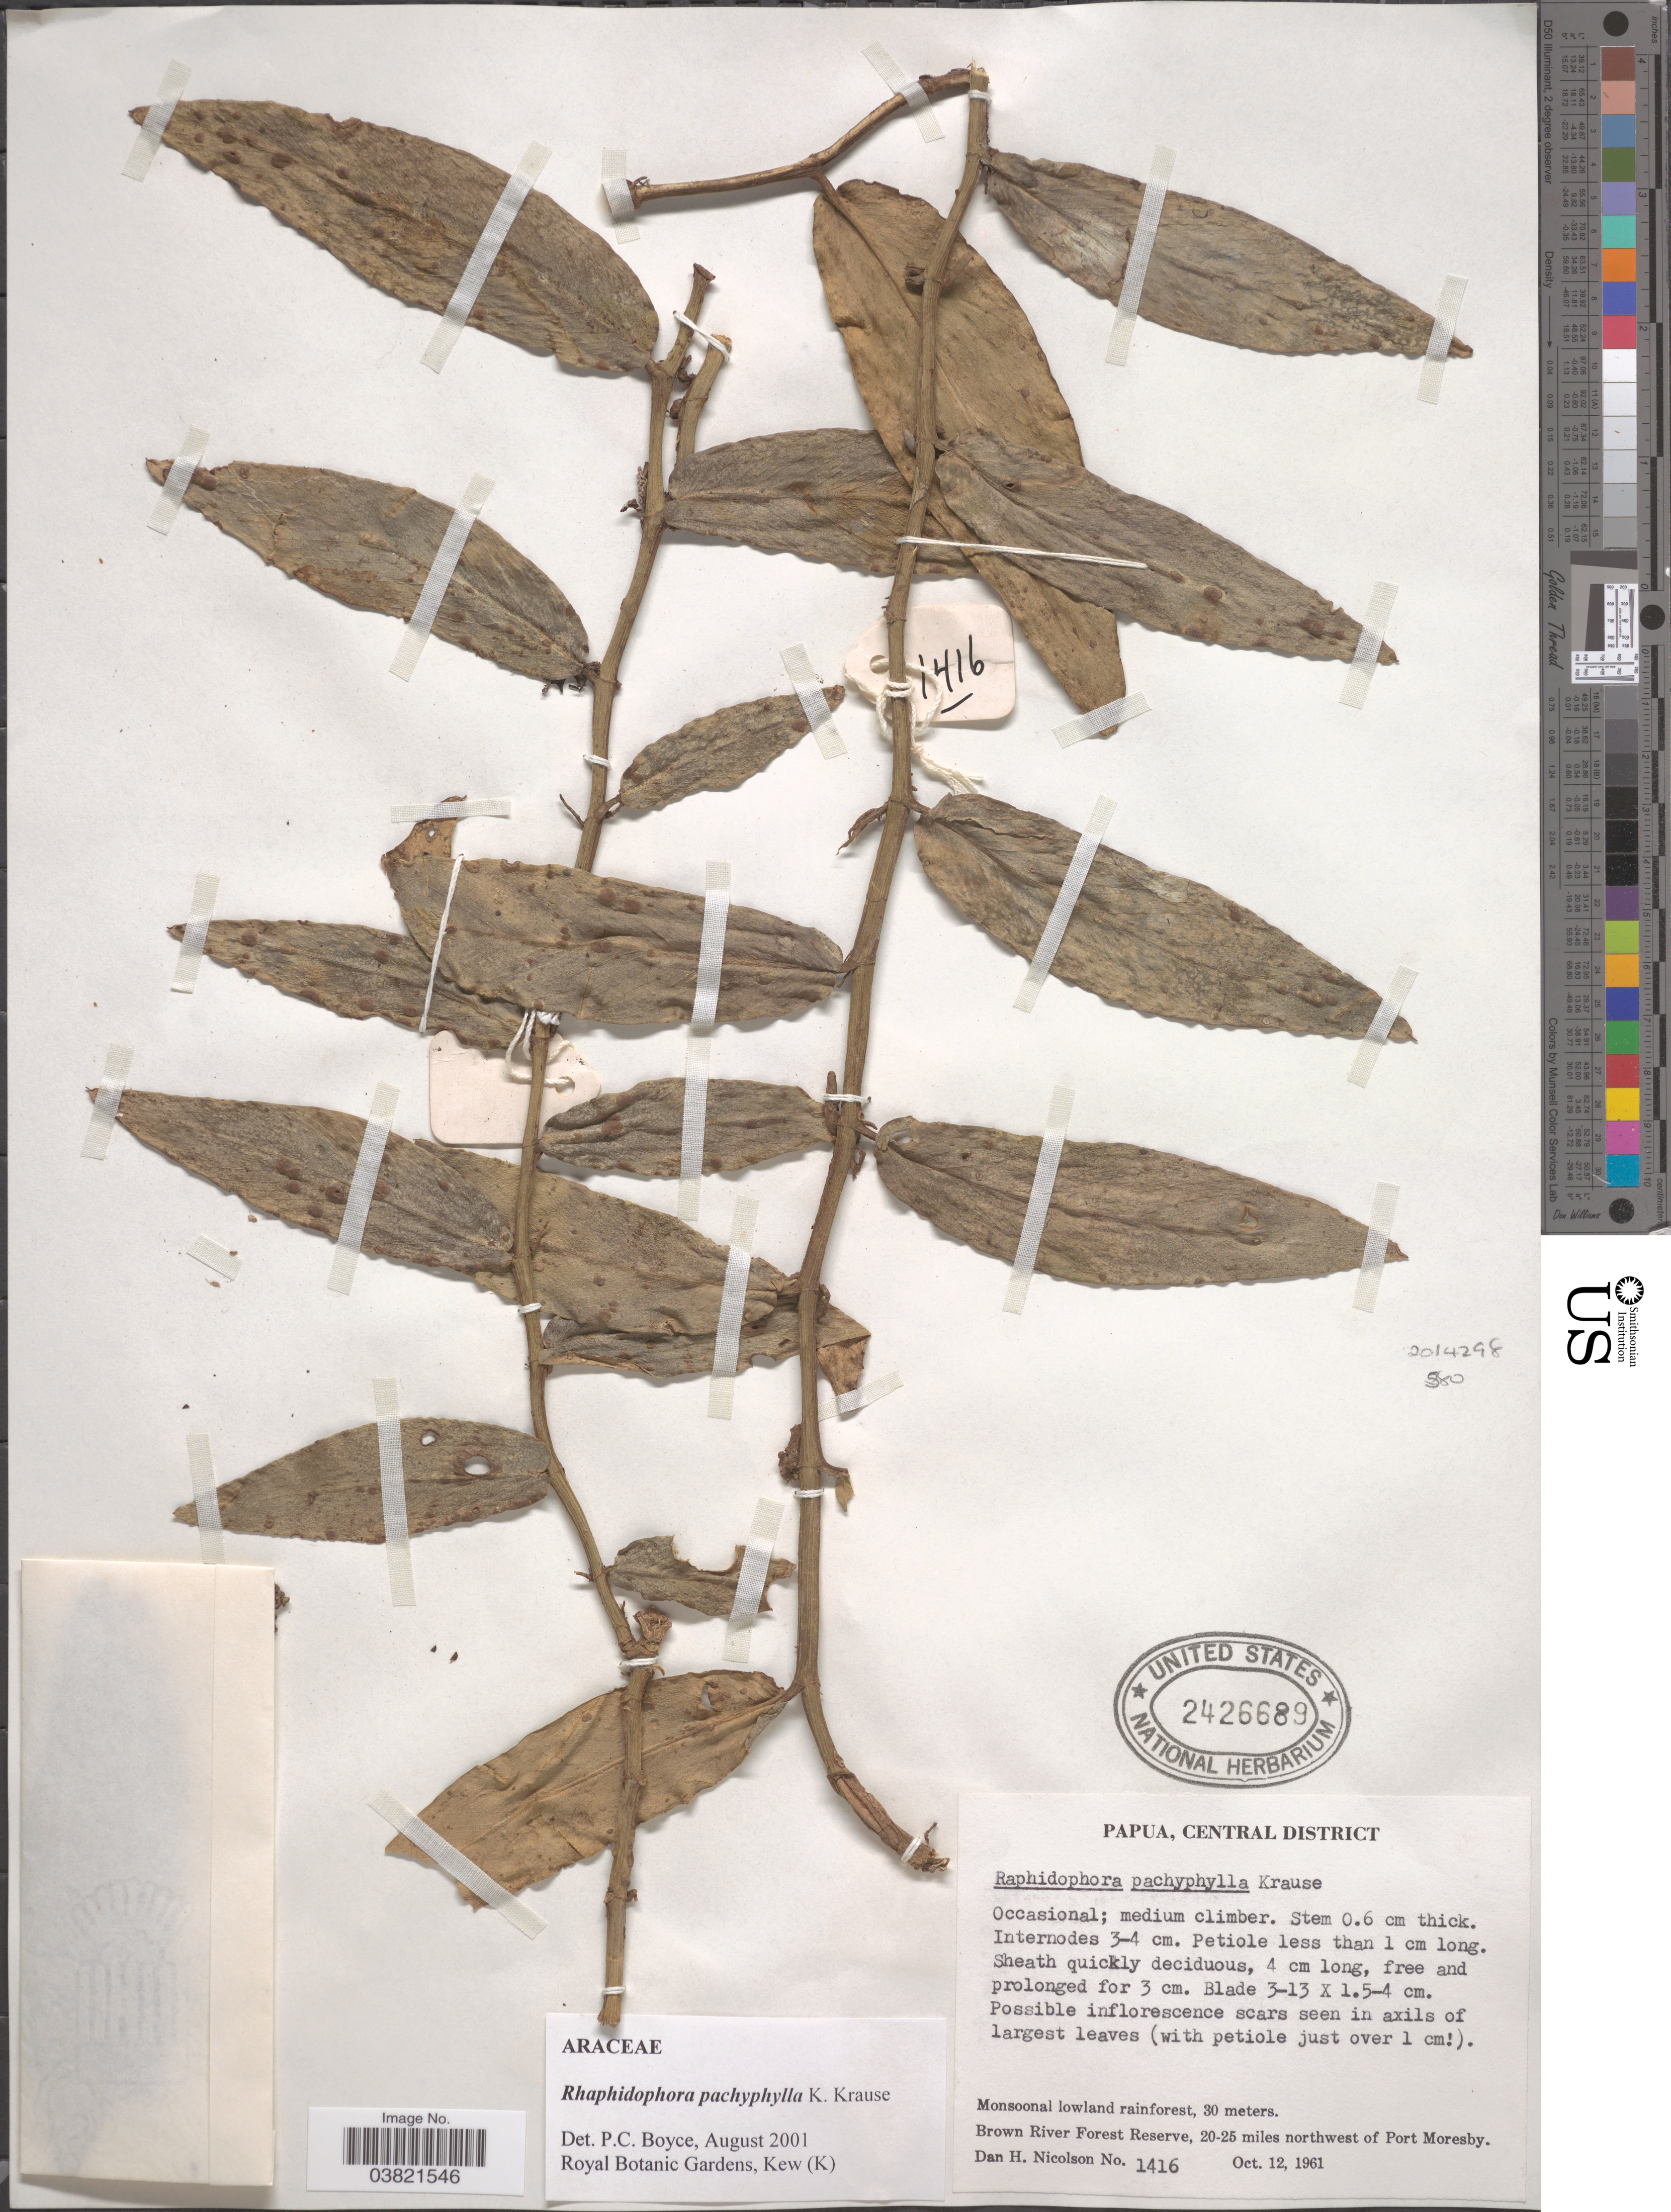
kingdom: Plantae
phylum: Tracheophyta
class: Liliopsida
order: Alismatales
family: Araceae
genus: Rhaphidophora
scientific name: Rhaphidophora pachyphylla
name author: K. Krause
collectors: D. H. Nicolson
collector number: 1416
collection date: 1961-10-12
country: Papua New Guinea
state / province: Central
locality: Papua, Central District. Monsoonal lowland rainforest. Brown River Forest Reserve, 20-25 miles northwest of Port Moresby.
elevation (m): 30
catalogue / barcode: US 2426689